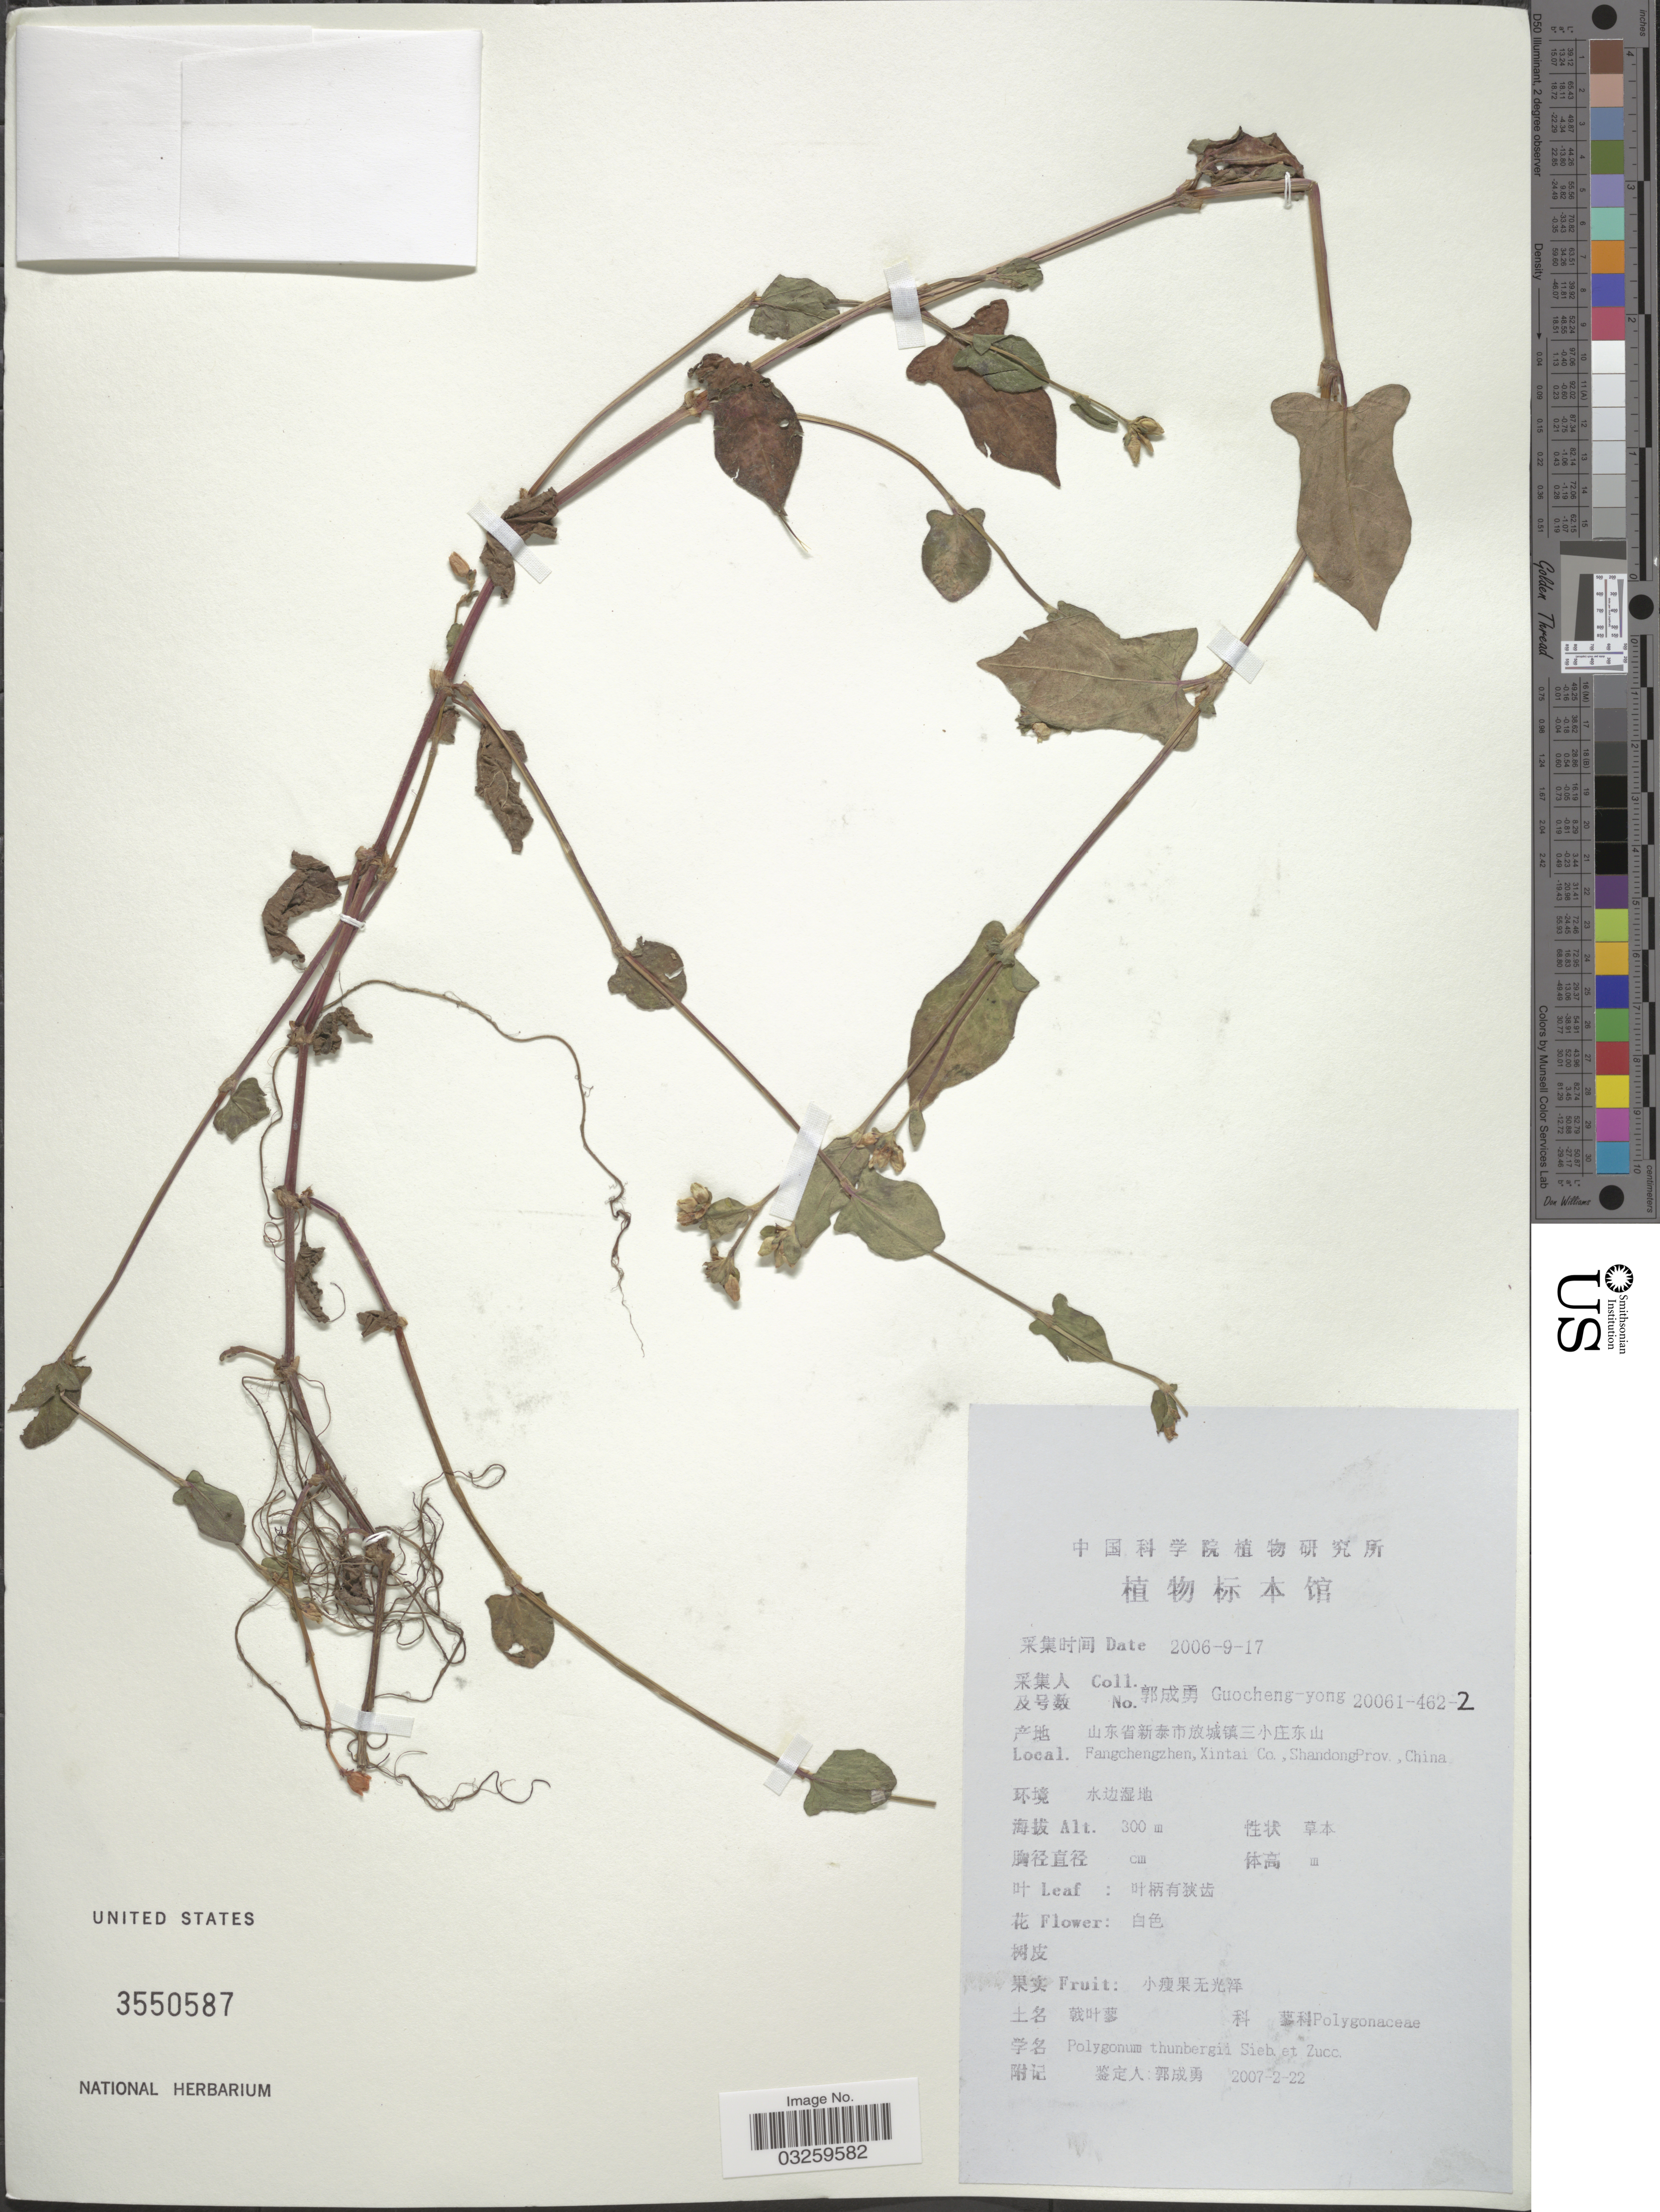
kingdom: Plantae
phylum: Tracheophyta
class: Magnoliopsida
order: Caryophyllales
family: Polygonaceae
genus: Polygonum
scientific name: Polygonum thunbergii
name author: Siebold & Zucc.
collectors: Guo cheng-yong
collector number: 200614622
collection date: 2006-09-17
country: China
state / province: Shandong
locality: Fangchengzhen, Xintai Co.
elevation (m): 300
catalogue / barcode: US 3550587